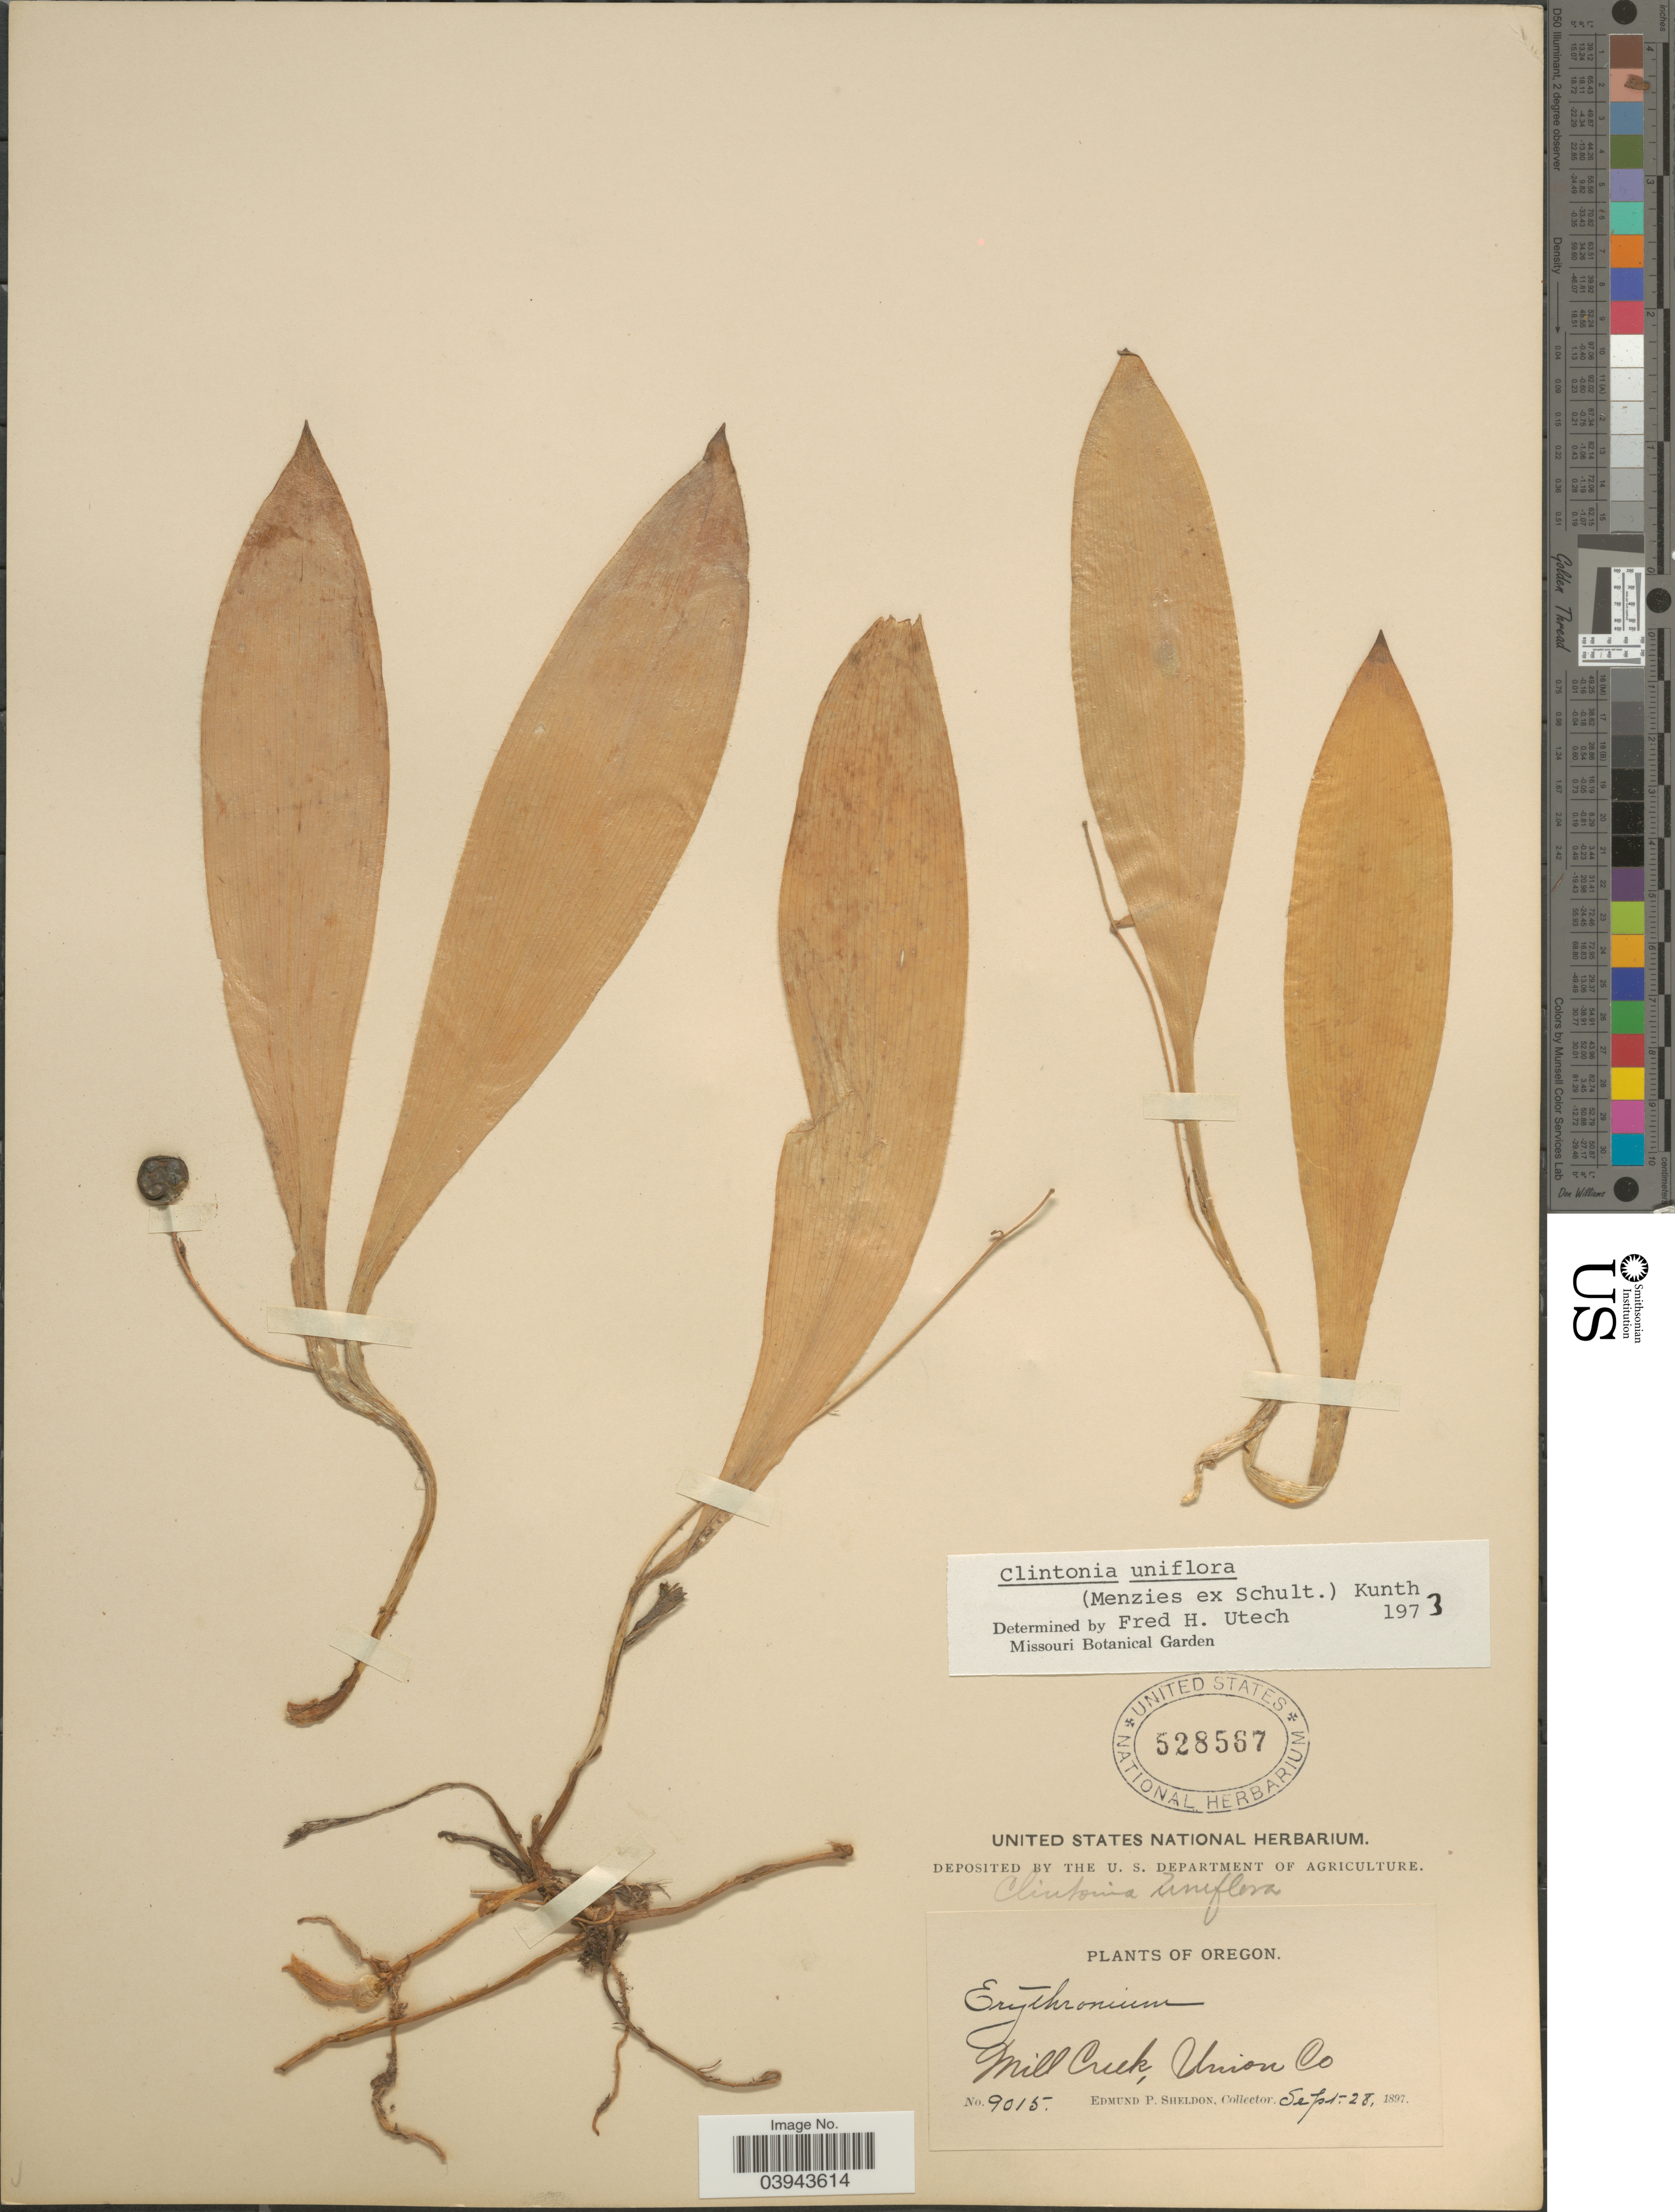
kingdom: Plantae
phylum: Tracheophyta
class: Liliopsida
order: Liliales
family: Liliaceae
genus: Clintonia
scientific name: Clintonia uniflora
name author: Kunth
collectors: E. P. Sheldon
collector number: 9015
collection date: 1897-09-28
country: United States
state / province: Oregon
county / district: Union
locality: Mill Creek, Union Co.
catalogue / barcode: US 528567